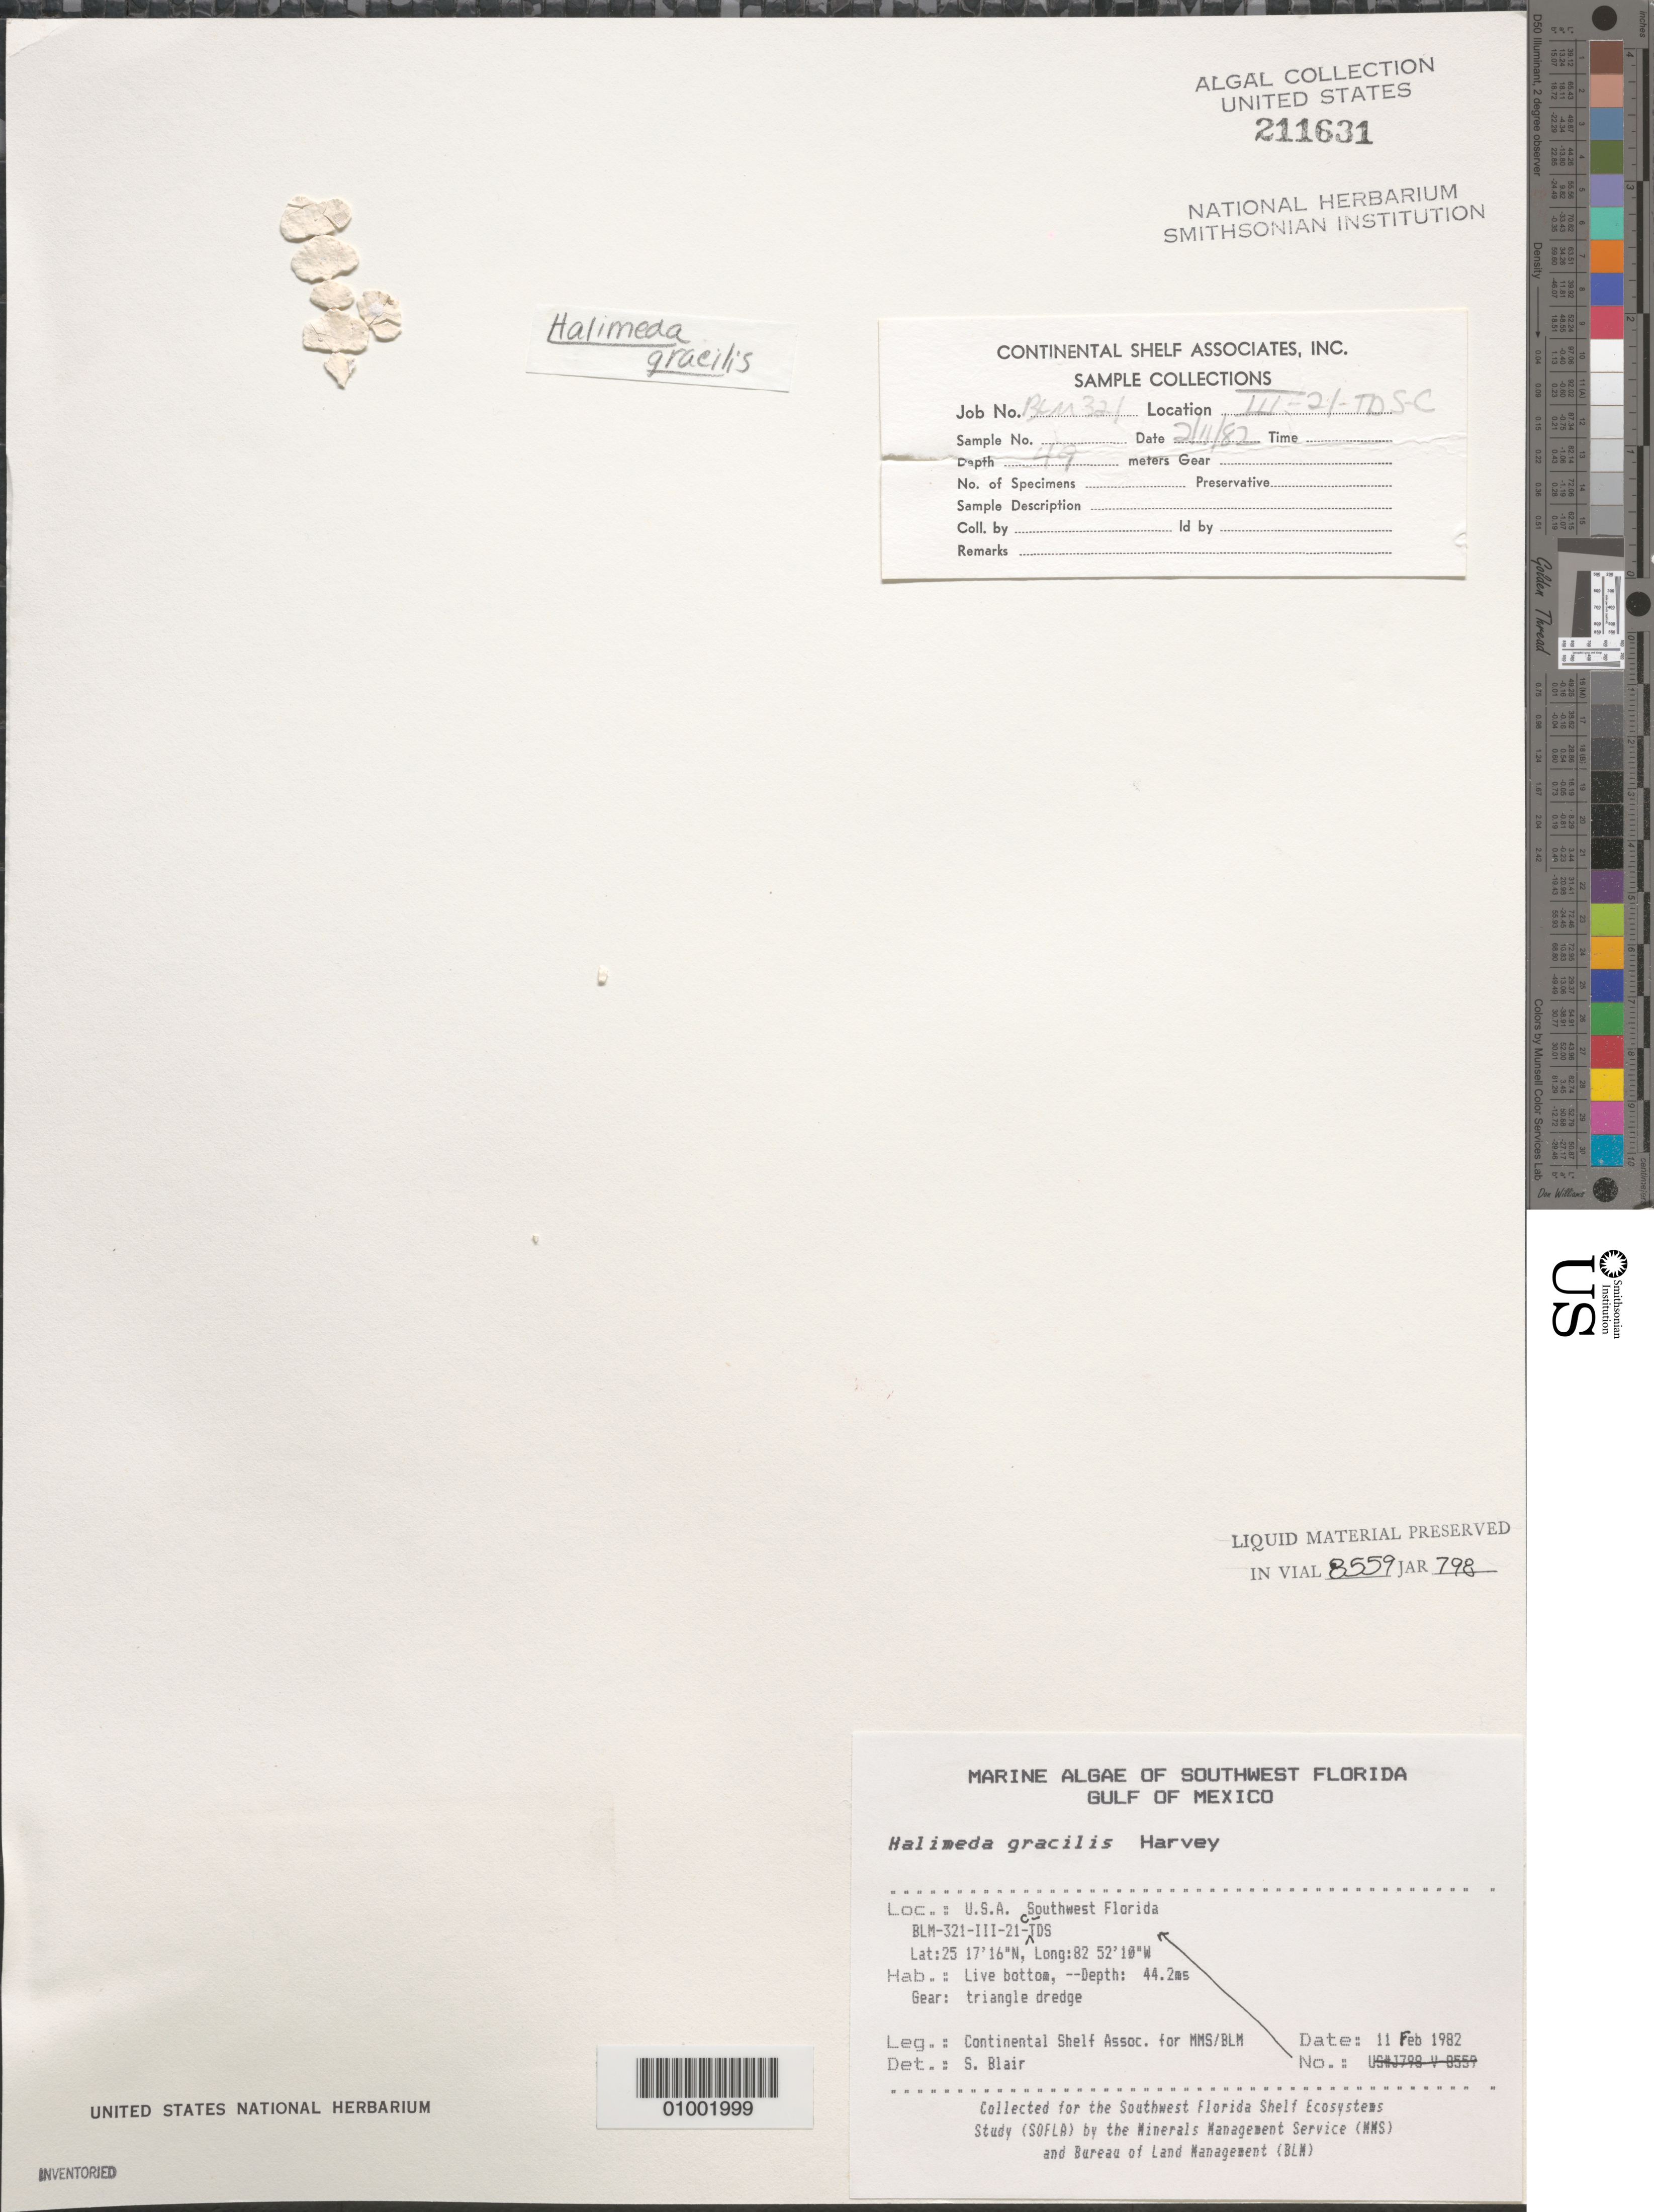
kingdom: Plantae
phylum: Chlorophyta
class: Ulvophyceae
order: Bryopsidales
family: Halimedaceae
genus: Halimeda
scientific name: Halimeda gracilis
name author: Harv. ex J. Agardh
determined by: Blair, S. M.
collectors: Continental Shelf Associates for the MMS/BLM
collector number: BLM-321-III-21-C-TDS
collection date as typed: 11 Feb 1983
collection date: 1983-02-11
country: United States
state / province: Florida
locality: Gulf of Mexico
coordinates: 25 17'16"N, 82 52'10"W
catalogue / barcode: US 211631